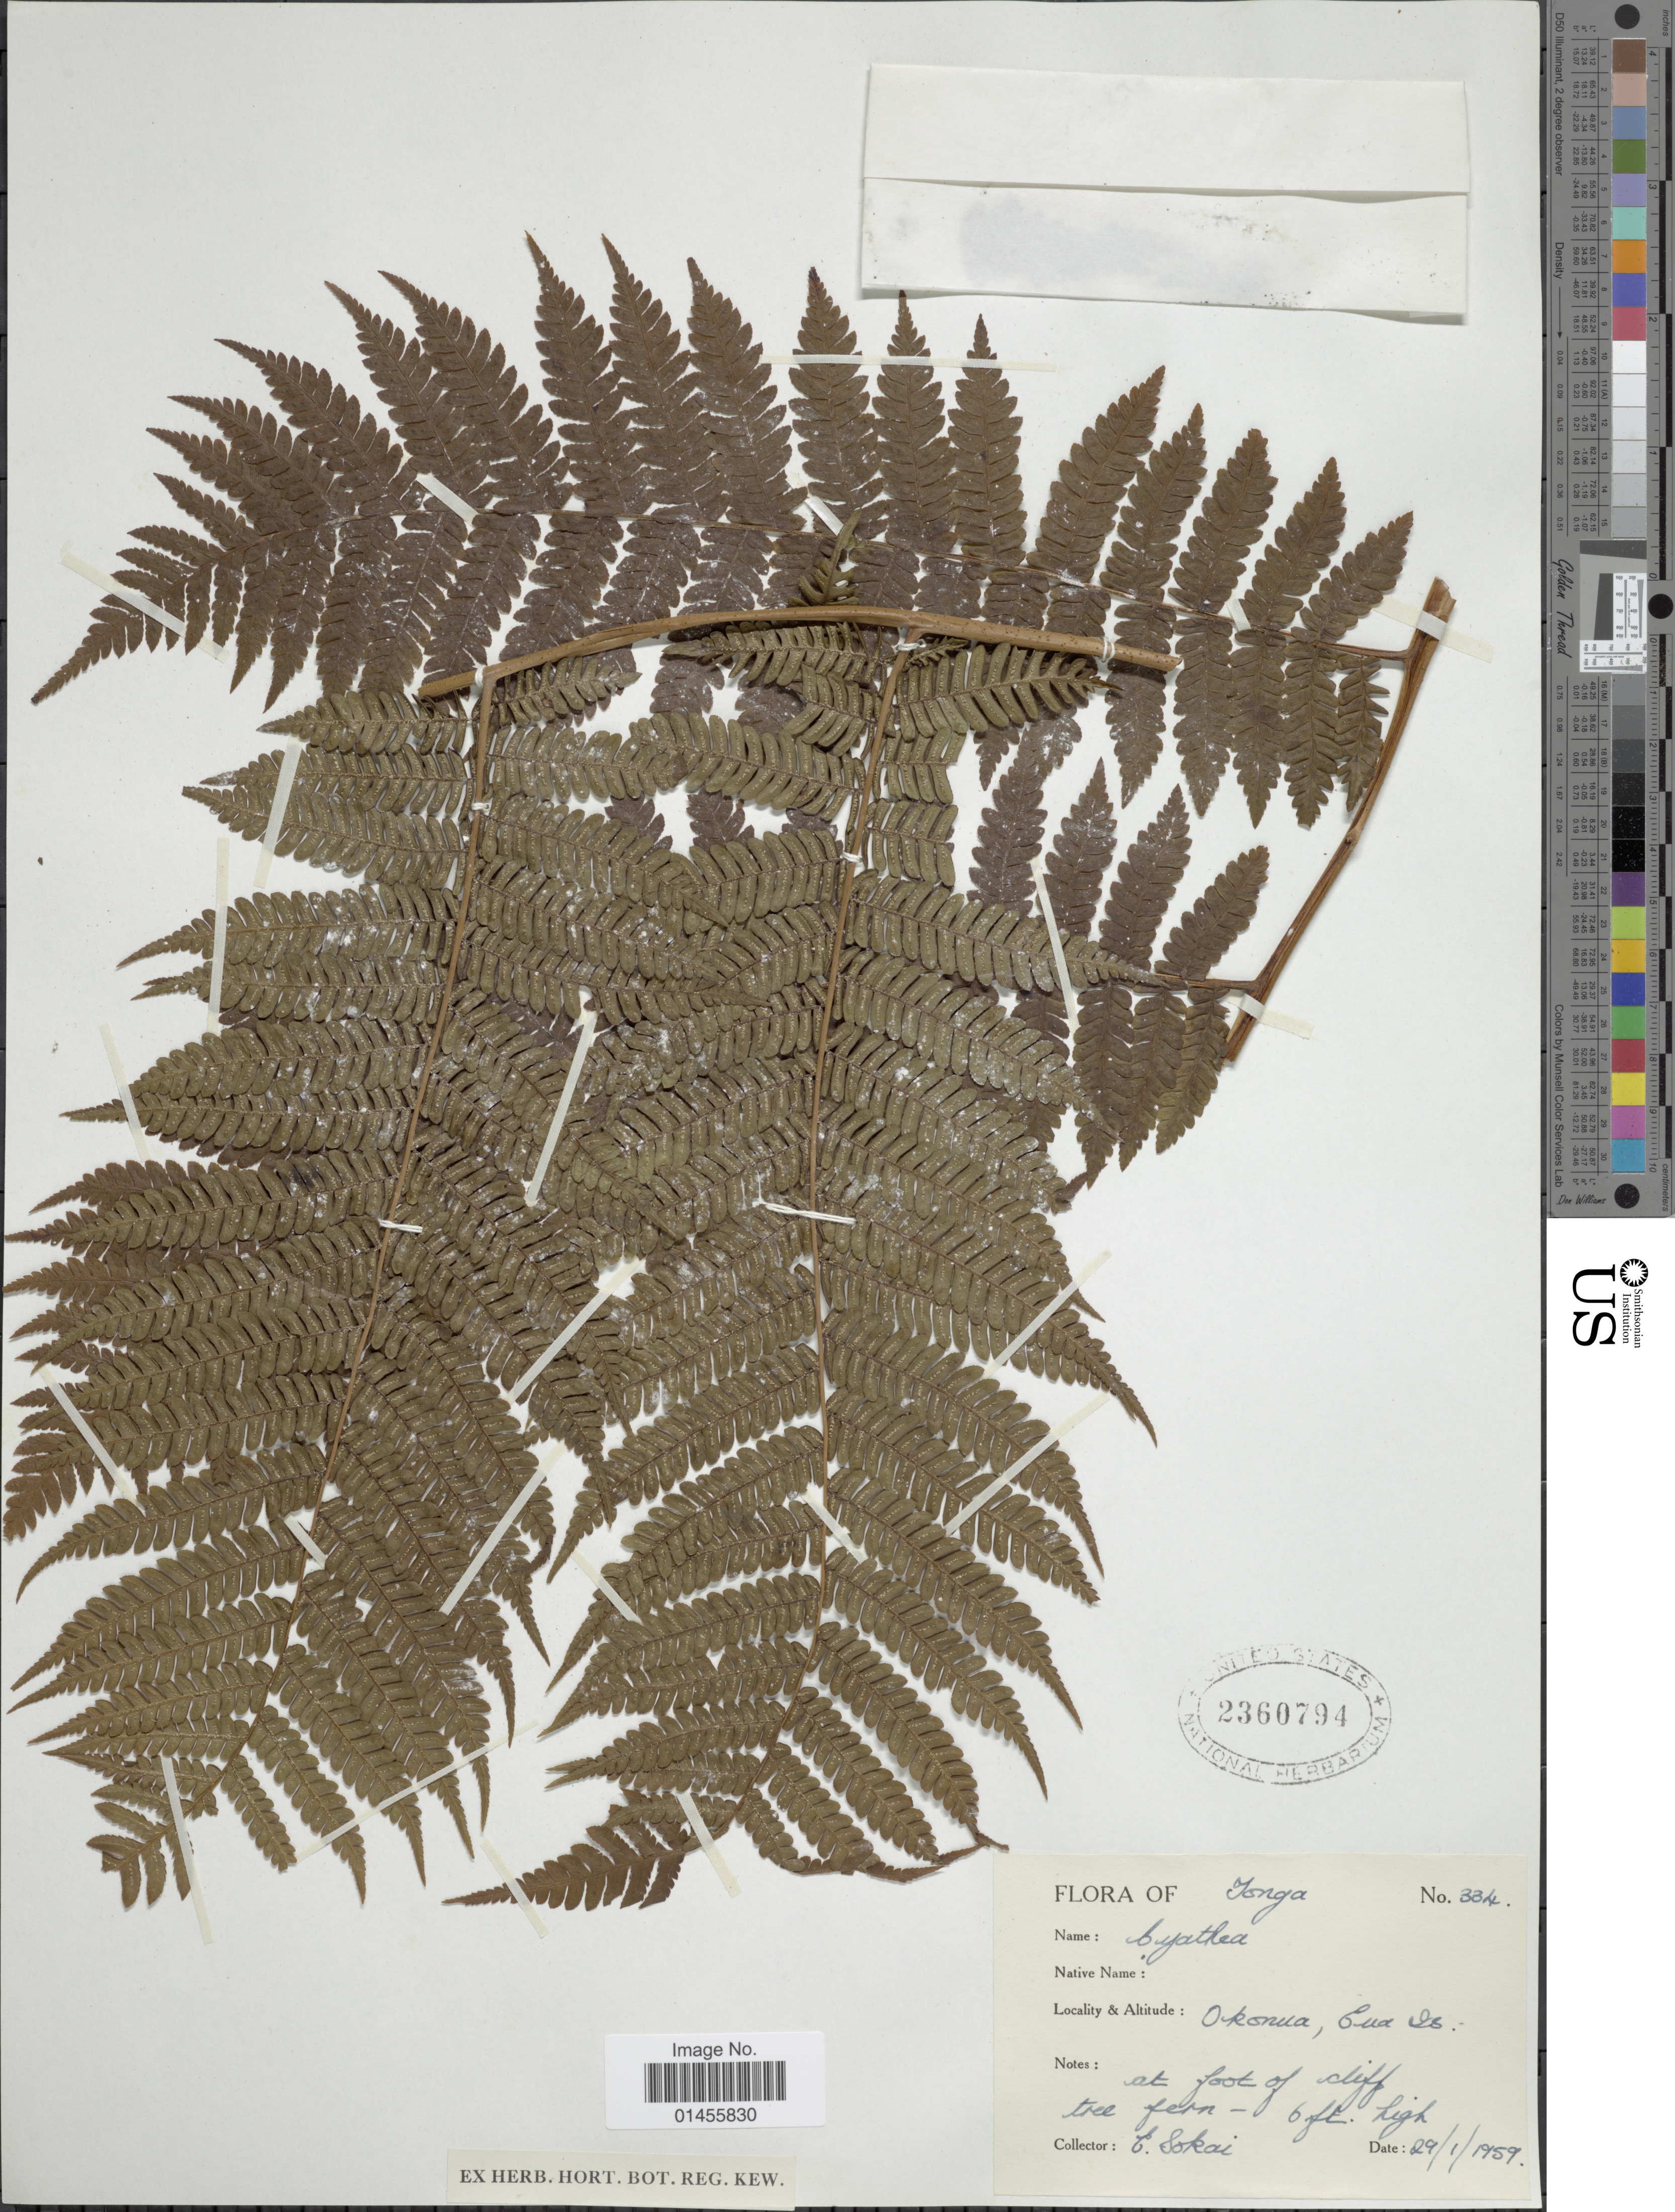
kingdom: Plantae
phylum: Tracheophyta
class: Polypodiopsida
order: Cyatheales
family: Cyatheaceae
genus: Alsophila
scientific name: Alsophila sp.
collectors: C. Sokai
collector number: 334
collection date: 1959-01-29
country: Tonga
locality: Tonga. Okonua, Eua Vs. [interpreted]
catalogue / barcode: US 2360794